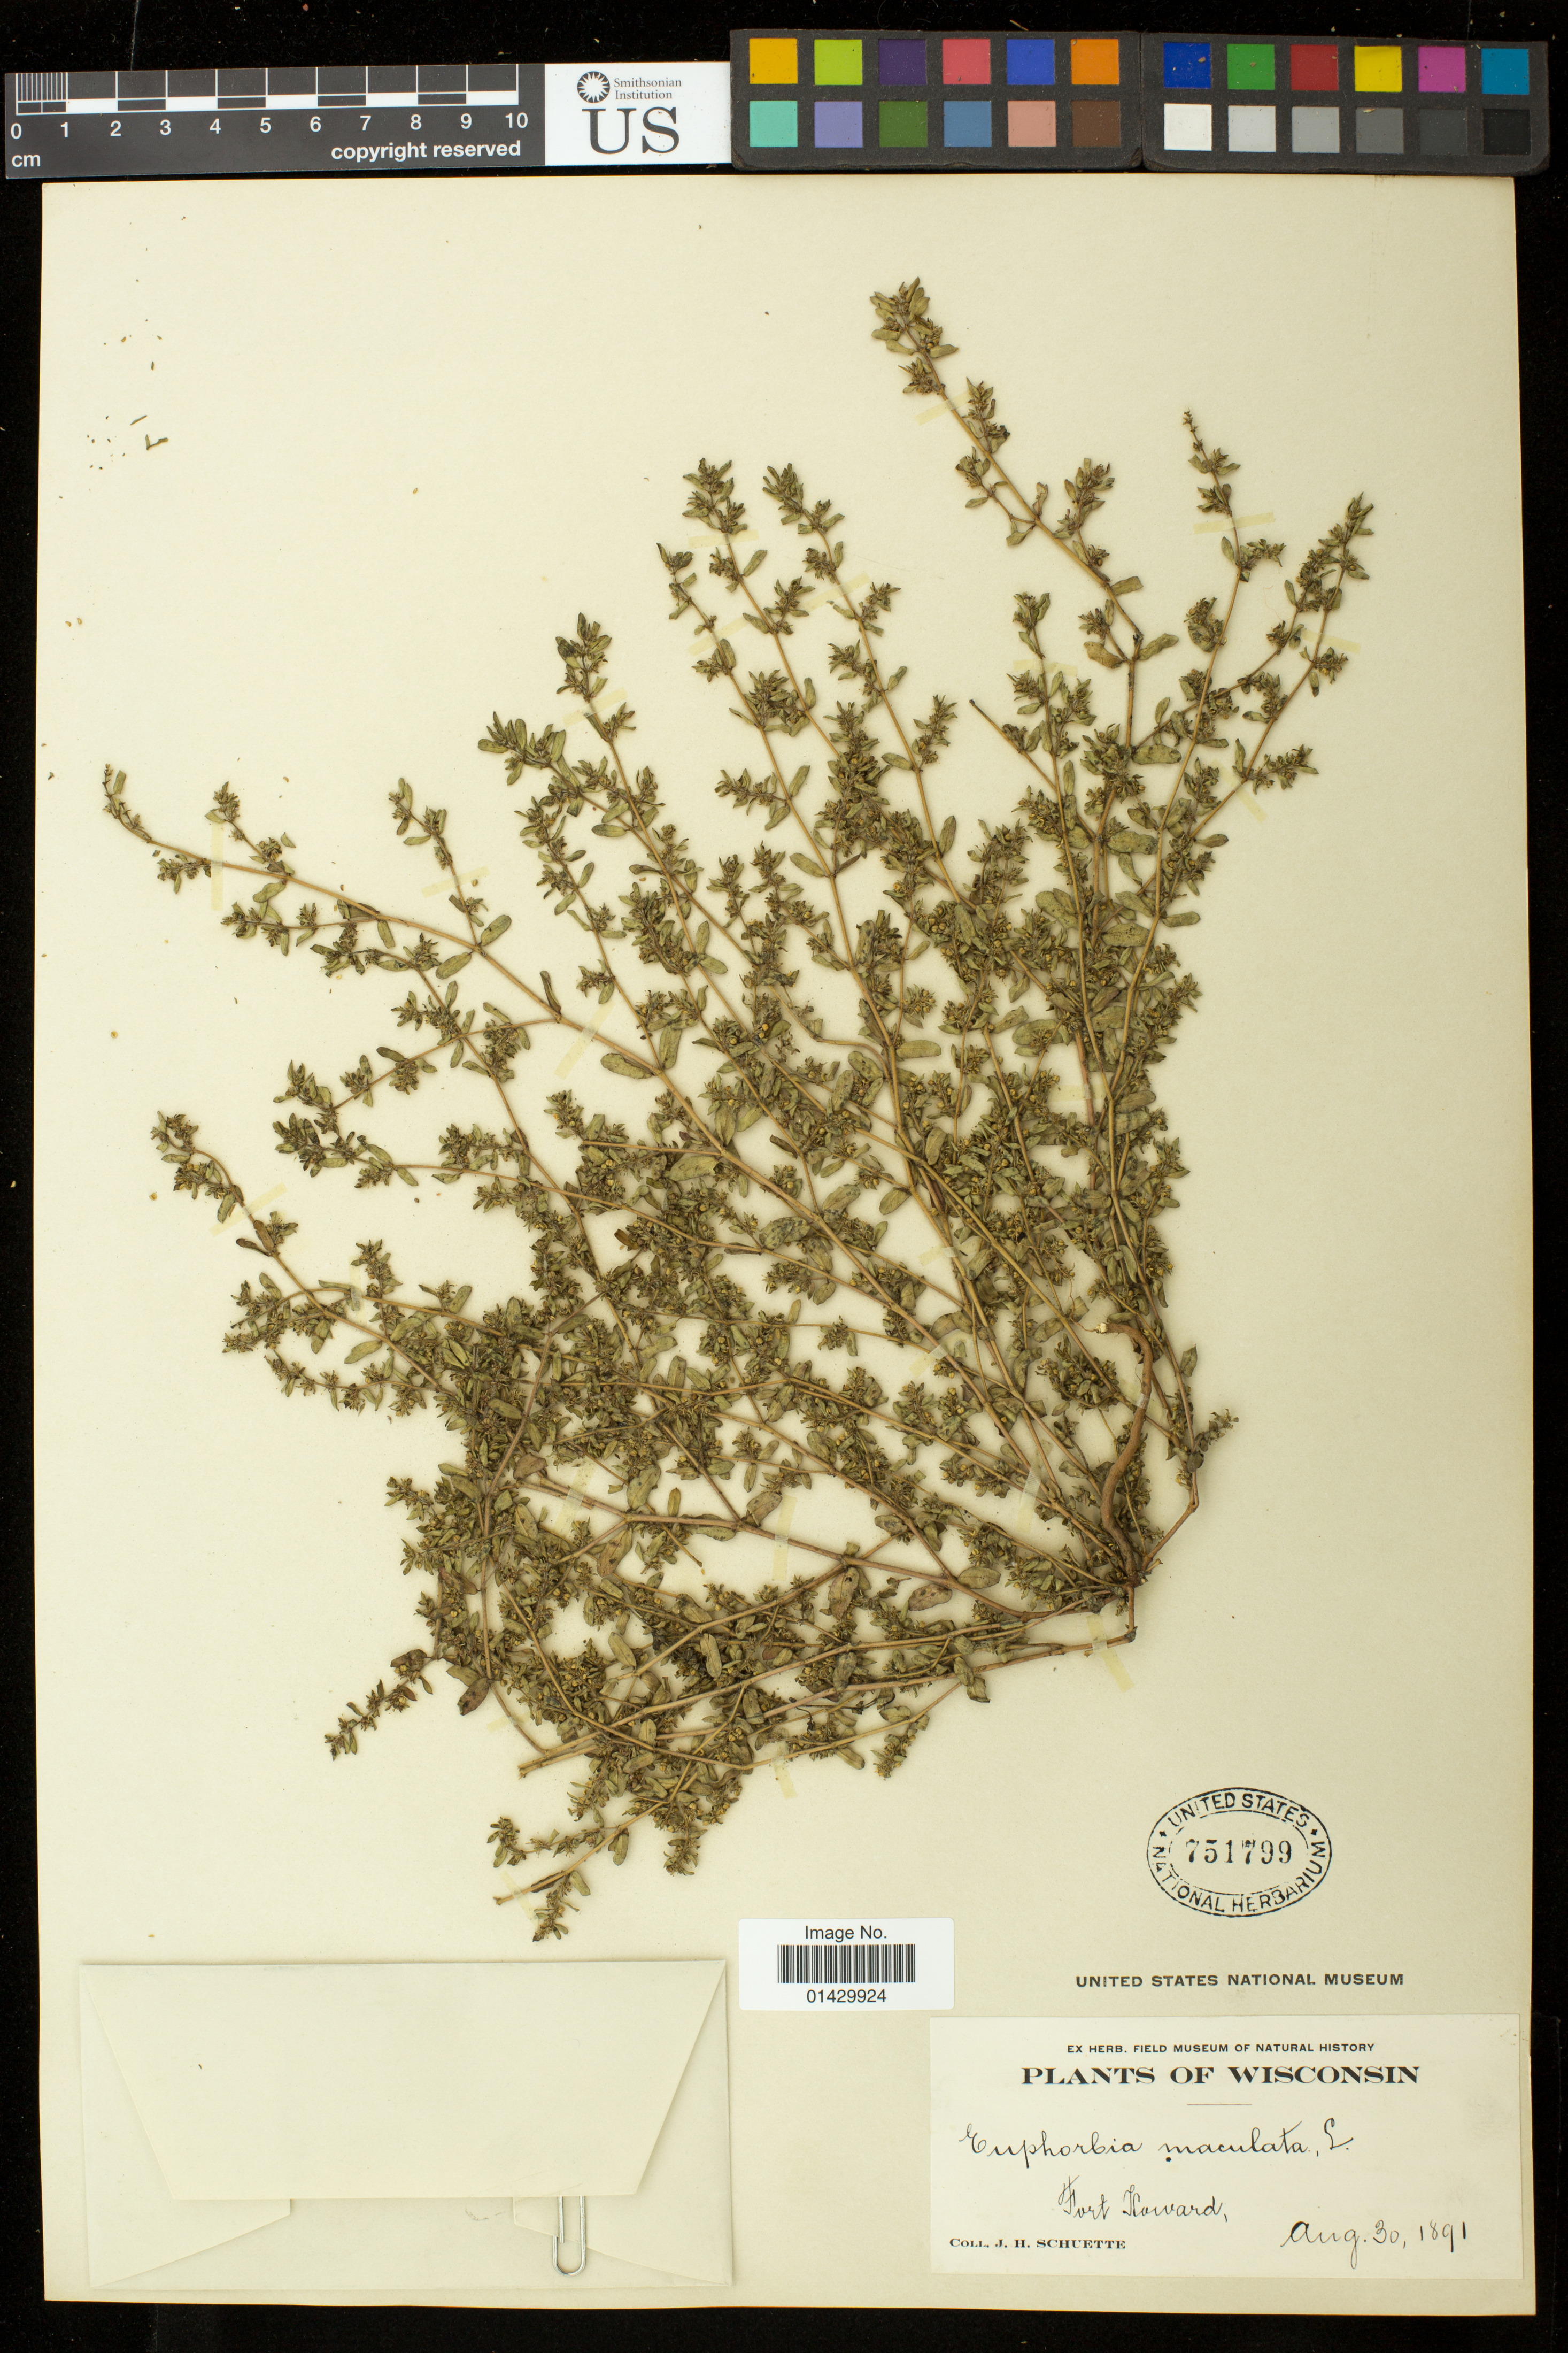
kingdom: Plantae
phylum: Tracheophyta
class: Magnoliopsida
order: Malpighiales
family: Euphorbiaceae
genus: Euphorbia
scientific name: Euphorbia maculata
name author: L.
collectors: J. Schuette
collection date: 1891-08-30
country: United States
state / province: Wisconsin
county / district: Brown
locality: Fort Howard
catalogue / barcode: US 751799